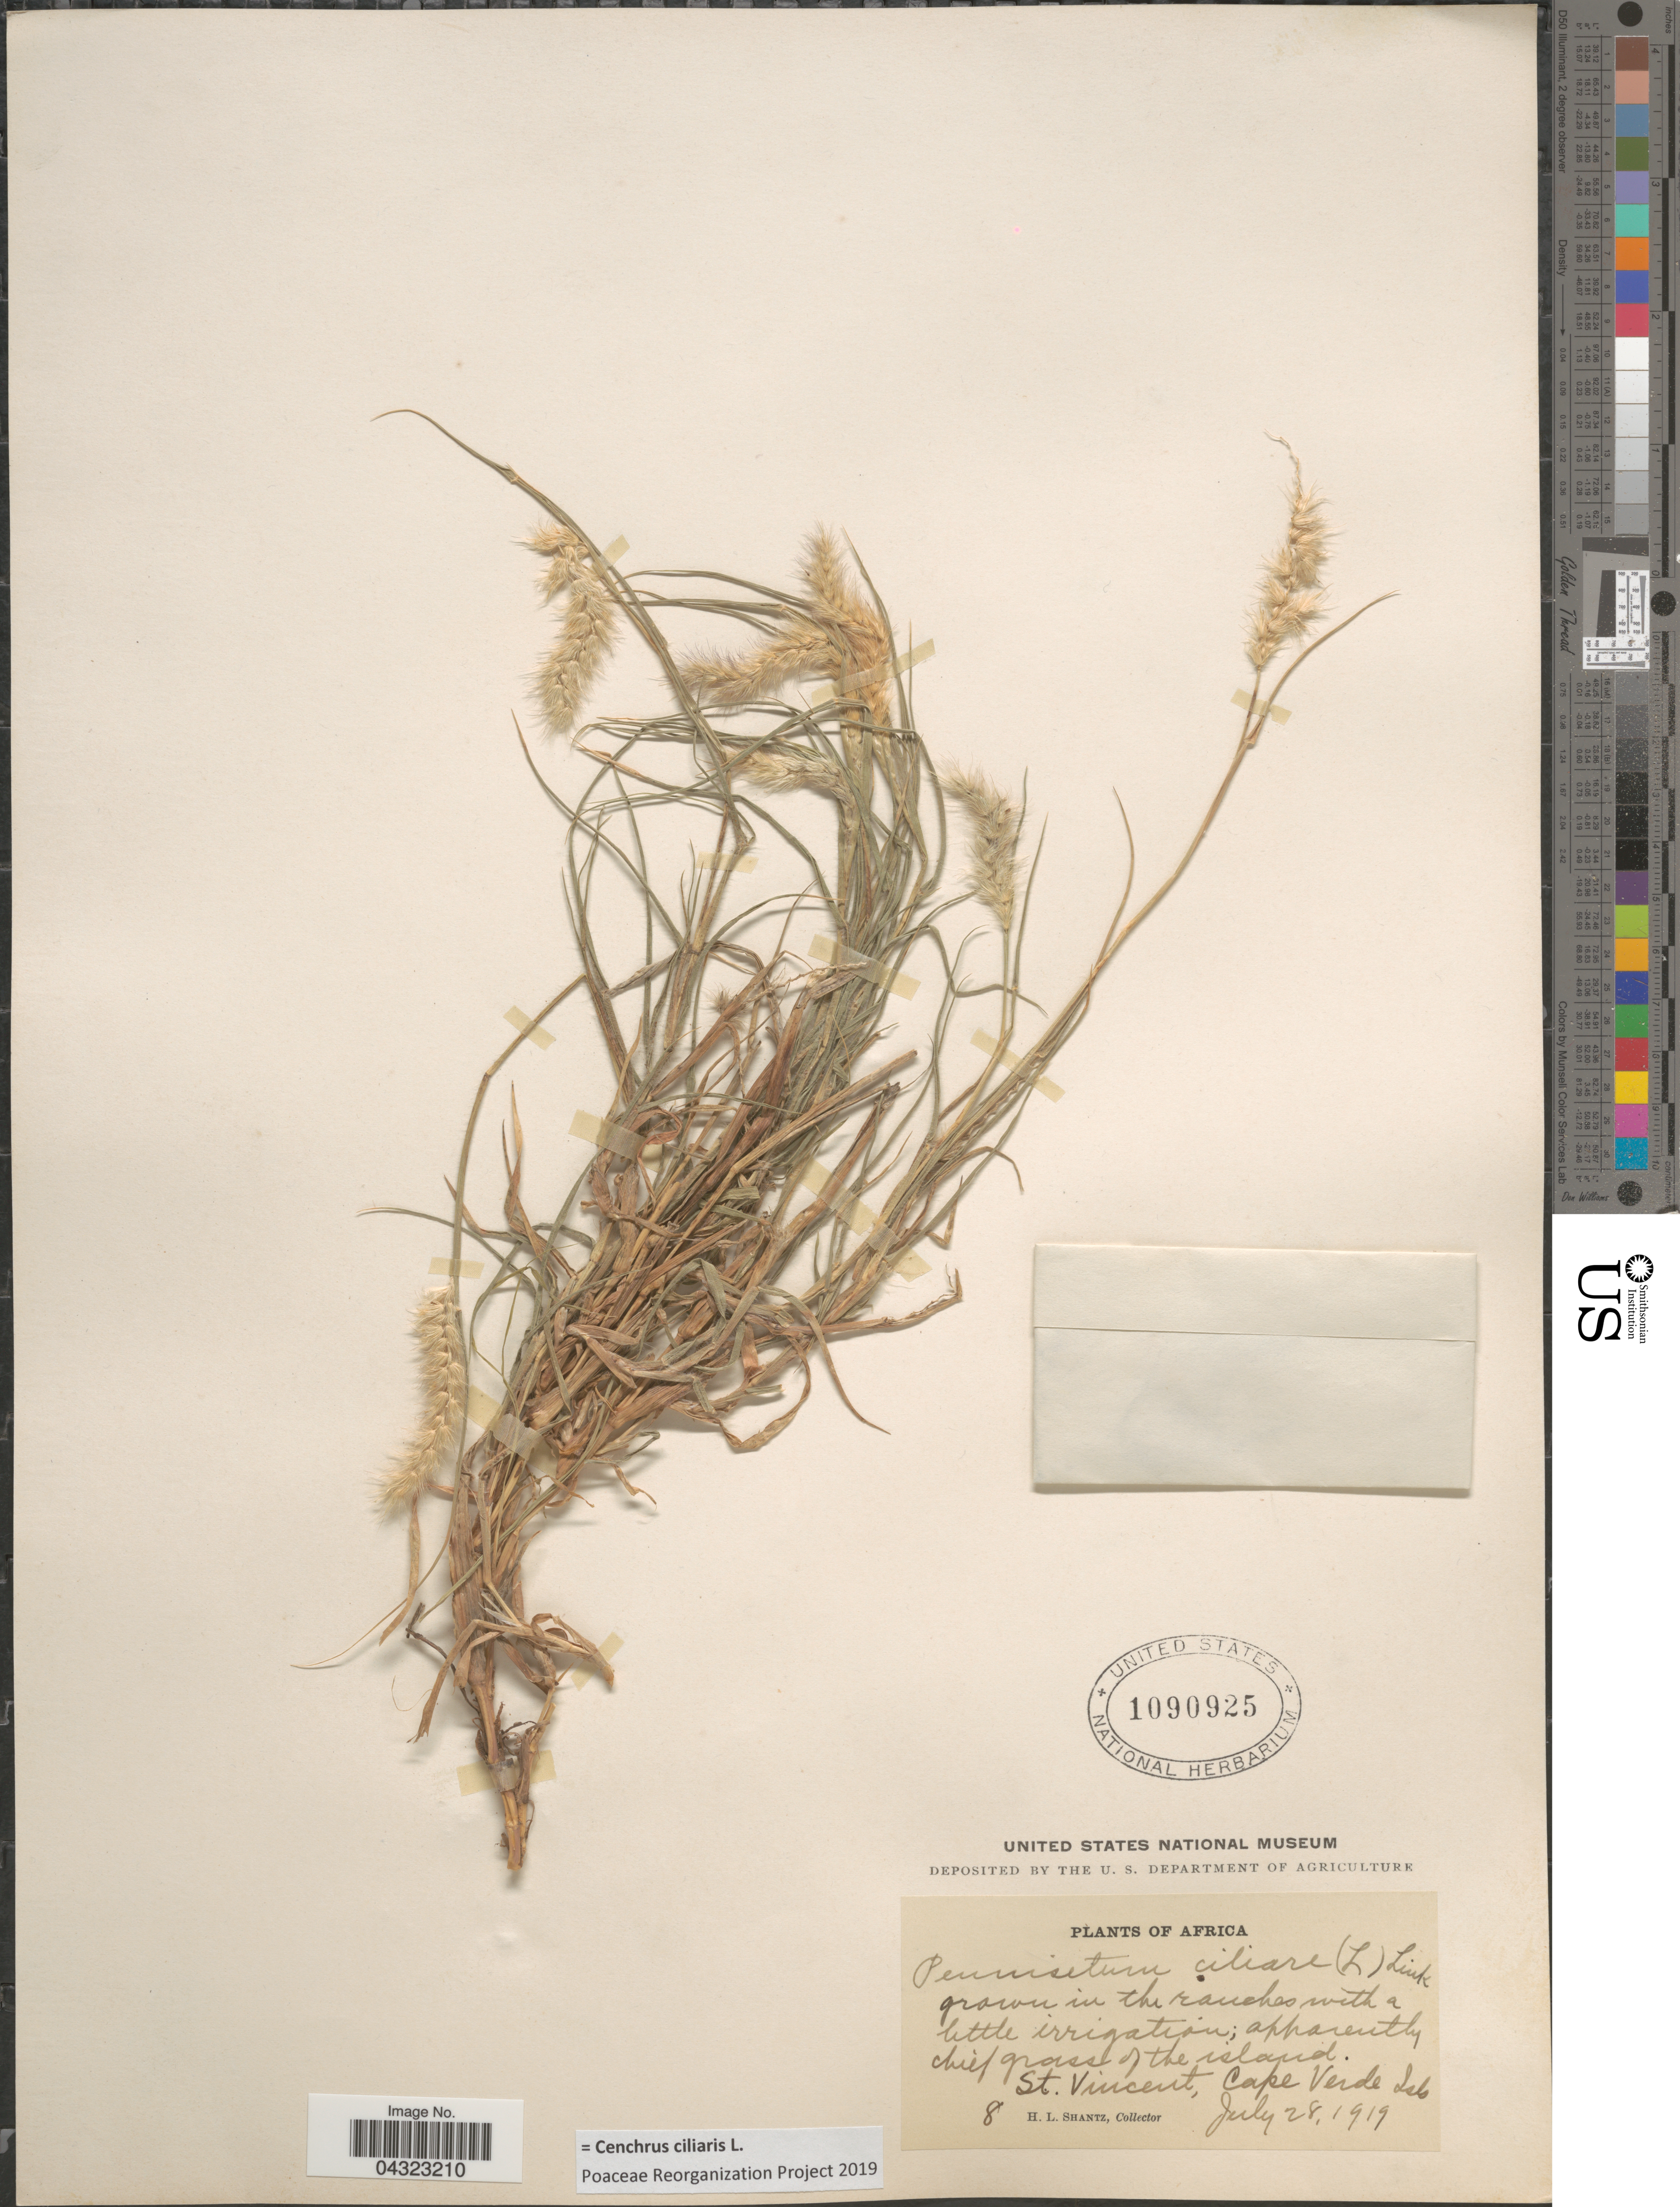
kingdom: Plantae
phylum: Tracheophyta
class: Liliopsida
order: Poales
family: Poaceae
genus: Cenchrus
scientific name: Cenchrus ciliaris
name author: L.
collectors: H. Shantz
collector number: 8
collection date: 1919-07-28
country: Cape Verde Islands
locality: St. Vincent.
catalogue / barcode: US 1090925